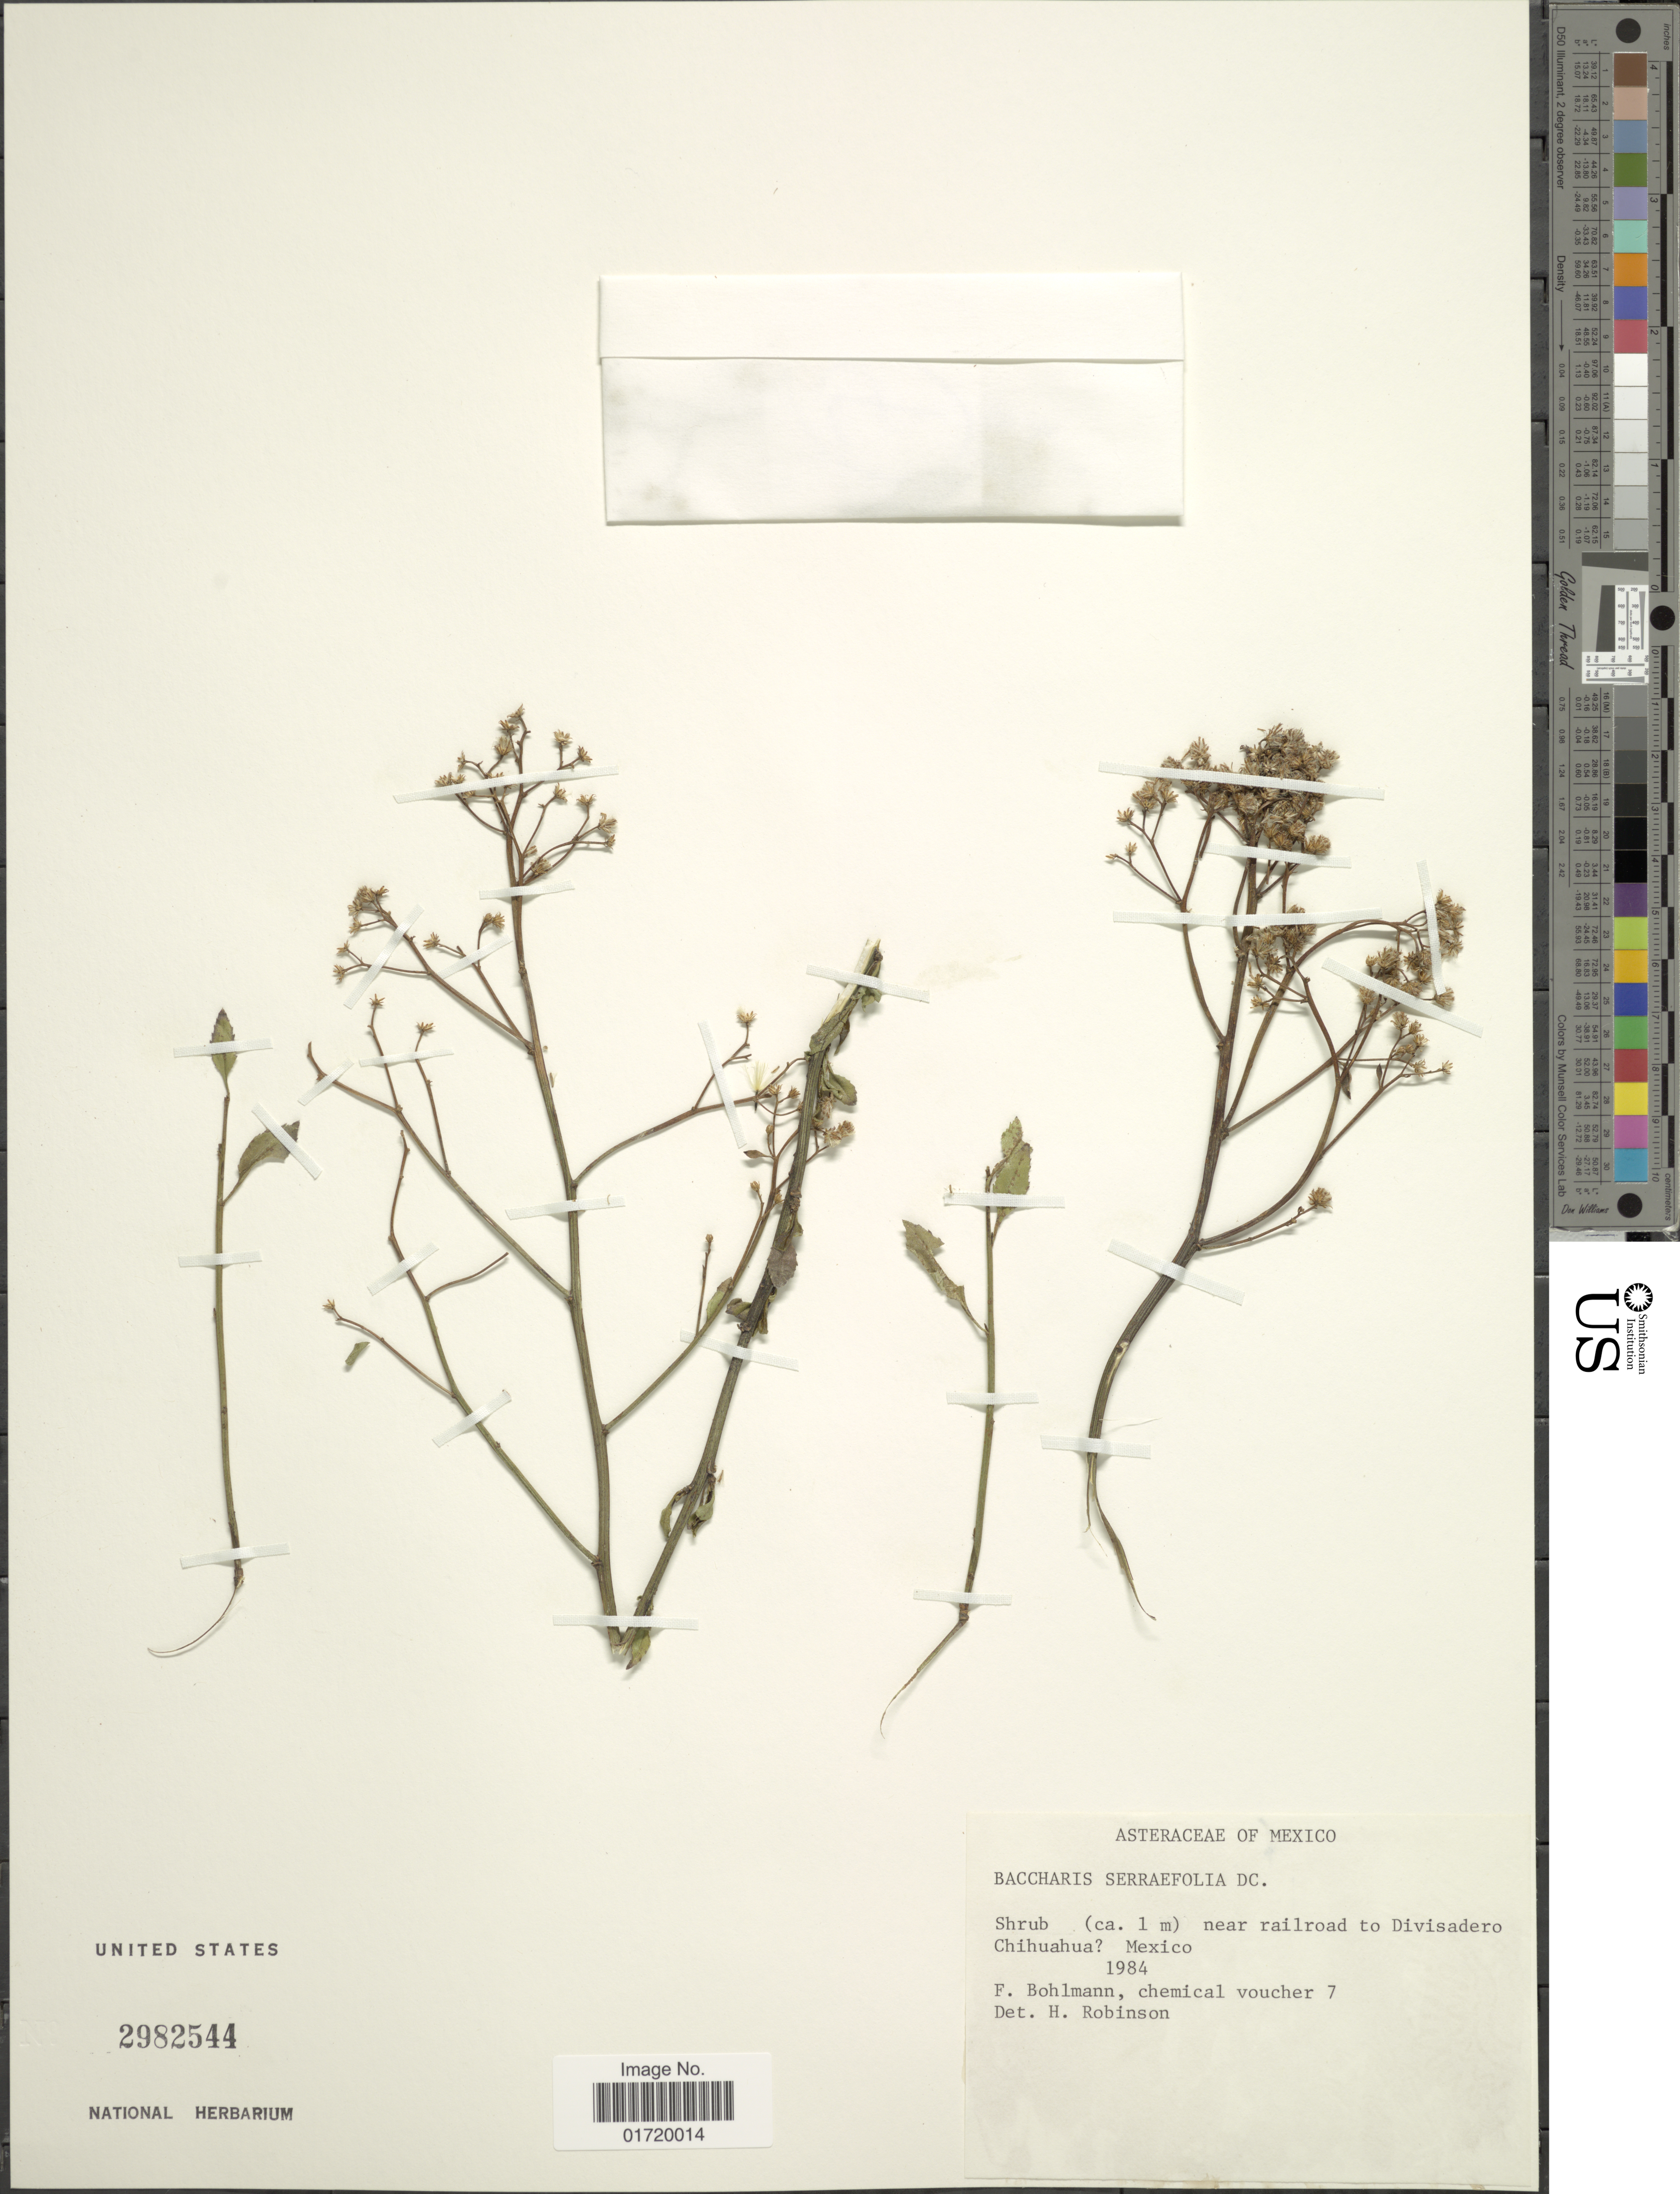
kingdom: Plantae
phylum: Tracheophyta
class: Magnoliopsida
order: Asterales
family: Asteraceae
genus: Baccharis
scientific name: Baccharis serrifolia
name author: DC.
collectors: Bohlmann, F.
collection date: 1984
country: Mexico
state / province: Chihuahua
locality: Near railroad to Divisadero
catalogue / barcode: US 2982544